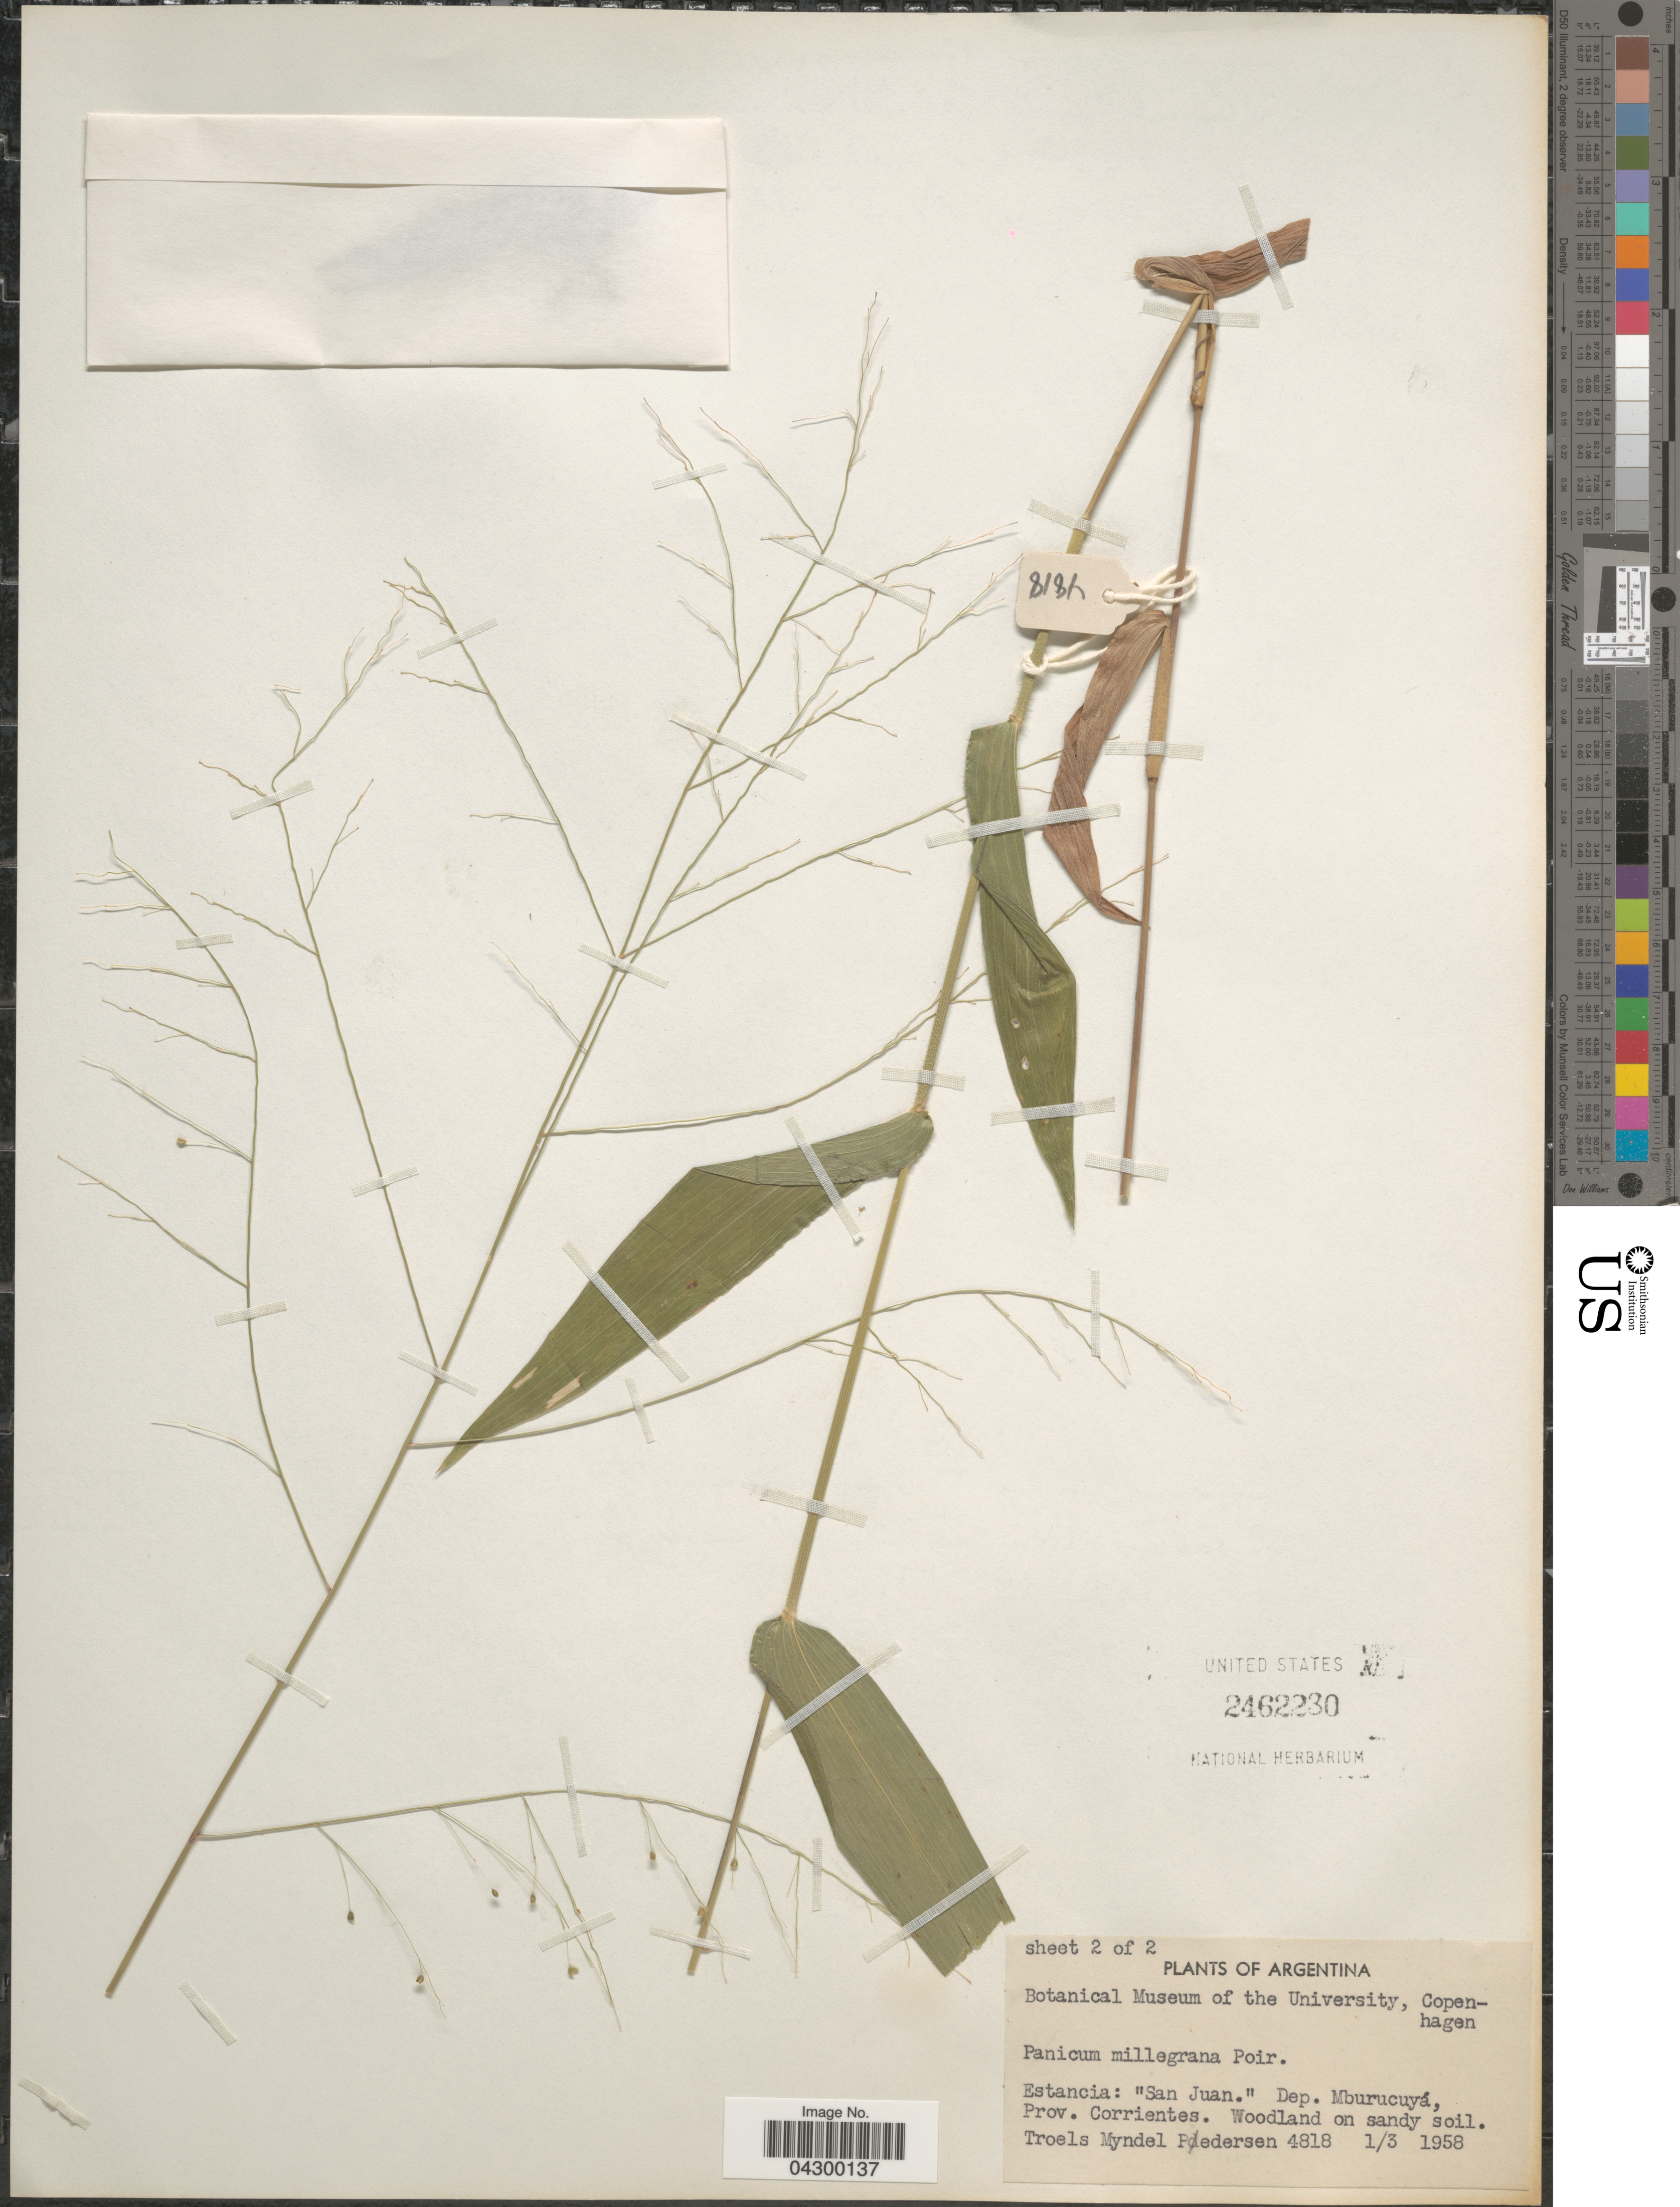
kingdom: Plantae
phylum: Tracheophyta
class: Liliopsida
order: Poales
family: Poaceae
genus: Panicum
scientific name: Panicum millegrana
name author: Poir.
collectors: T. Pederson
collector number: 4818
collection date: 1958-03-01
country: Argentina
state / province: Corrientes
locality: Estancia: "San Juan."Dep. Mburucuyá. Woodland on sandy soil.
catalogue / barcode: US 2462230